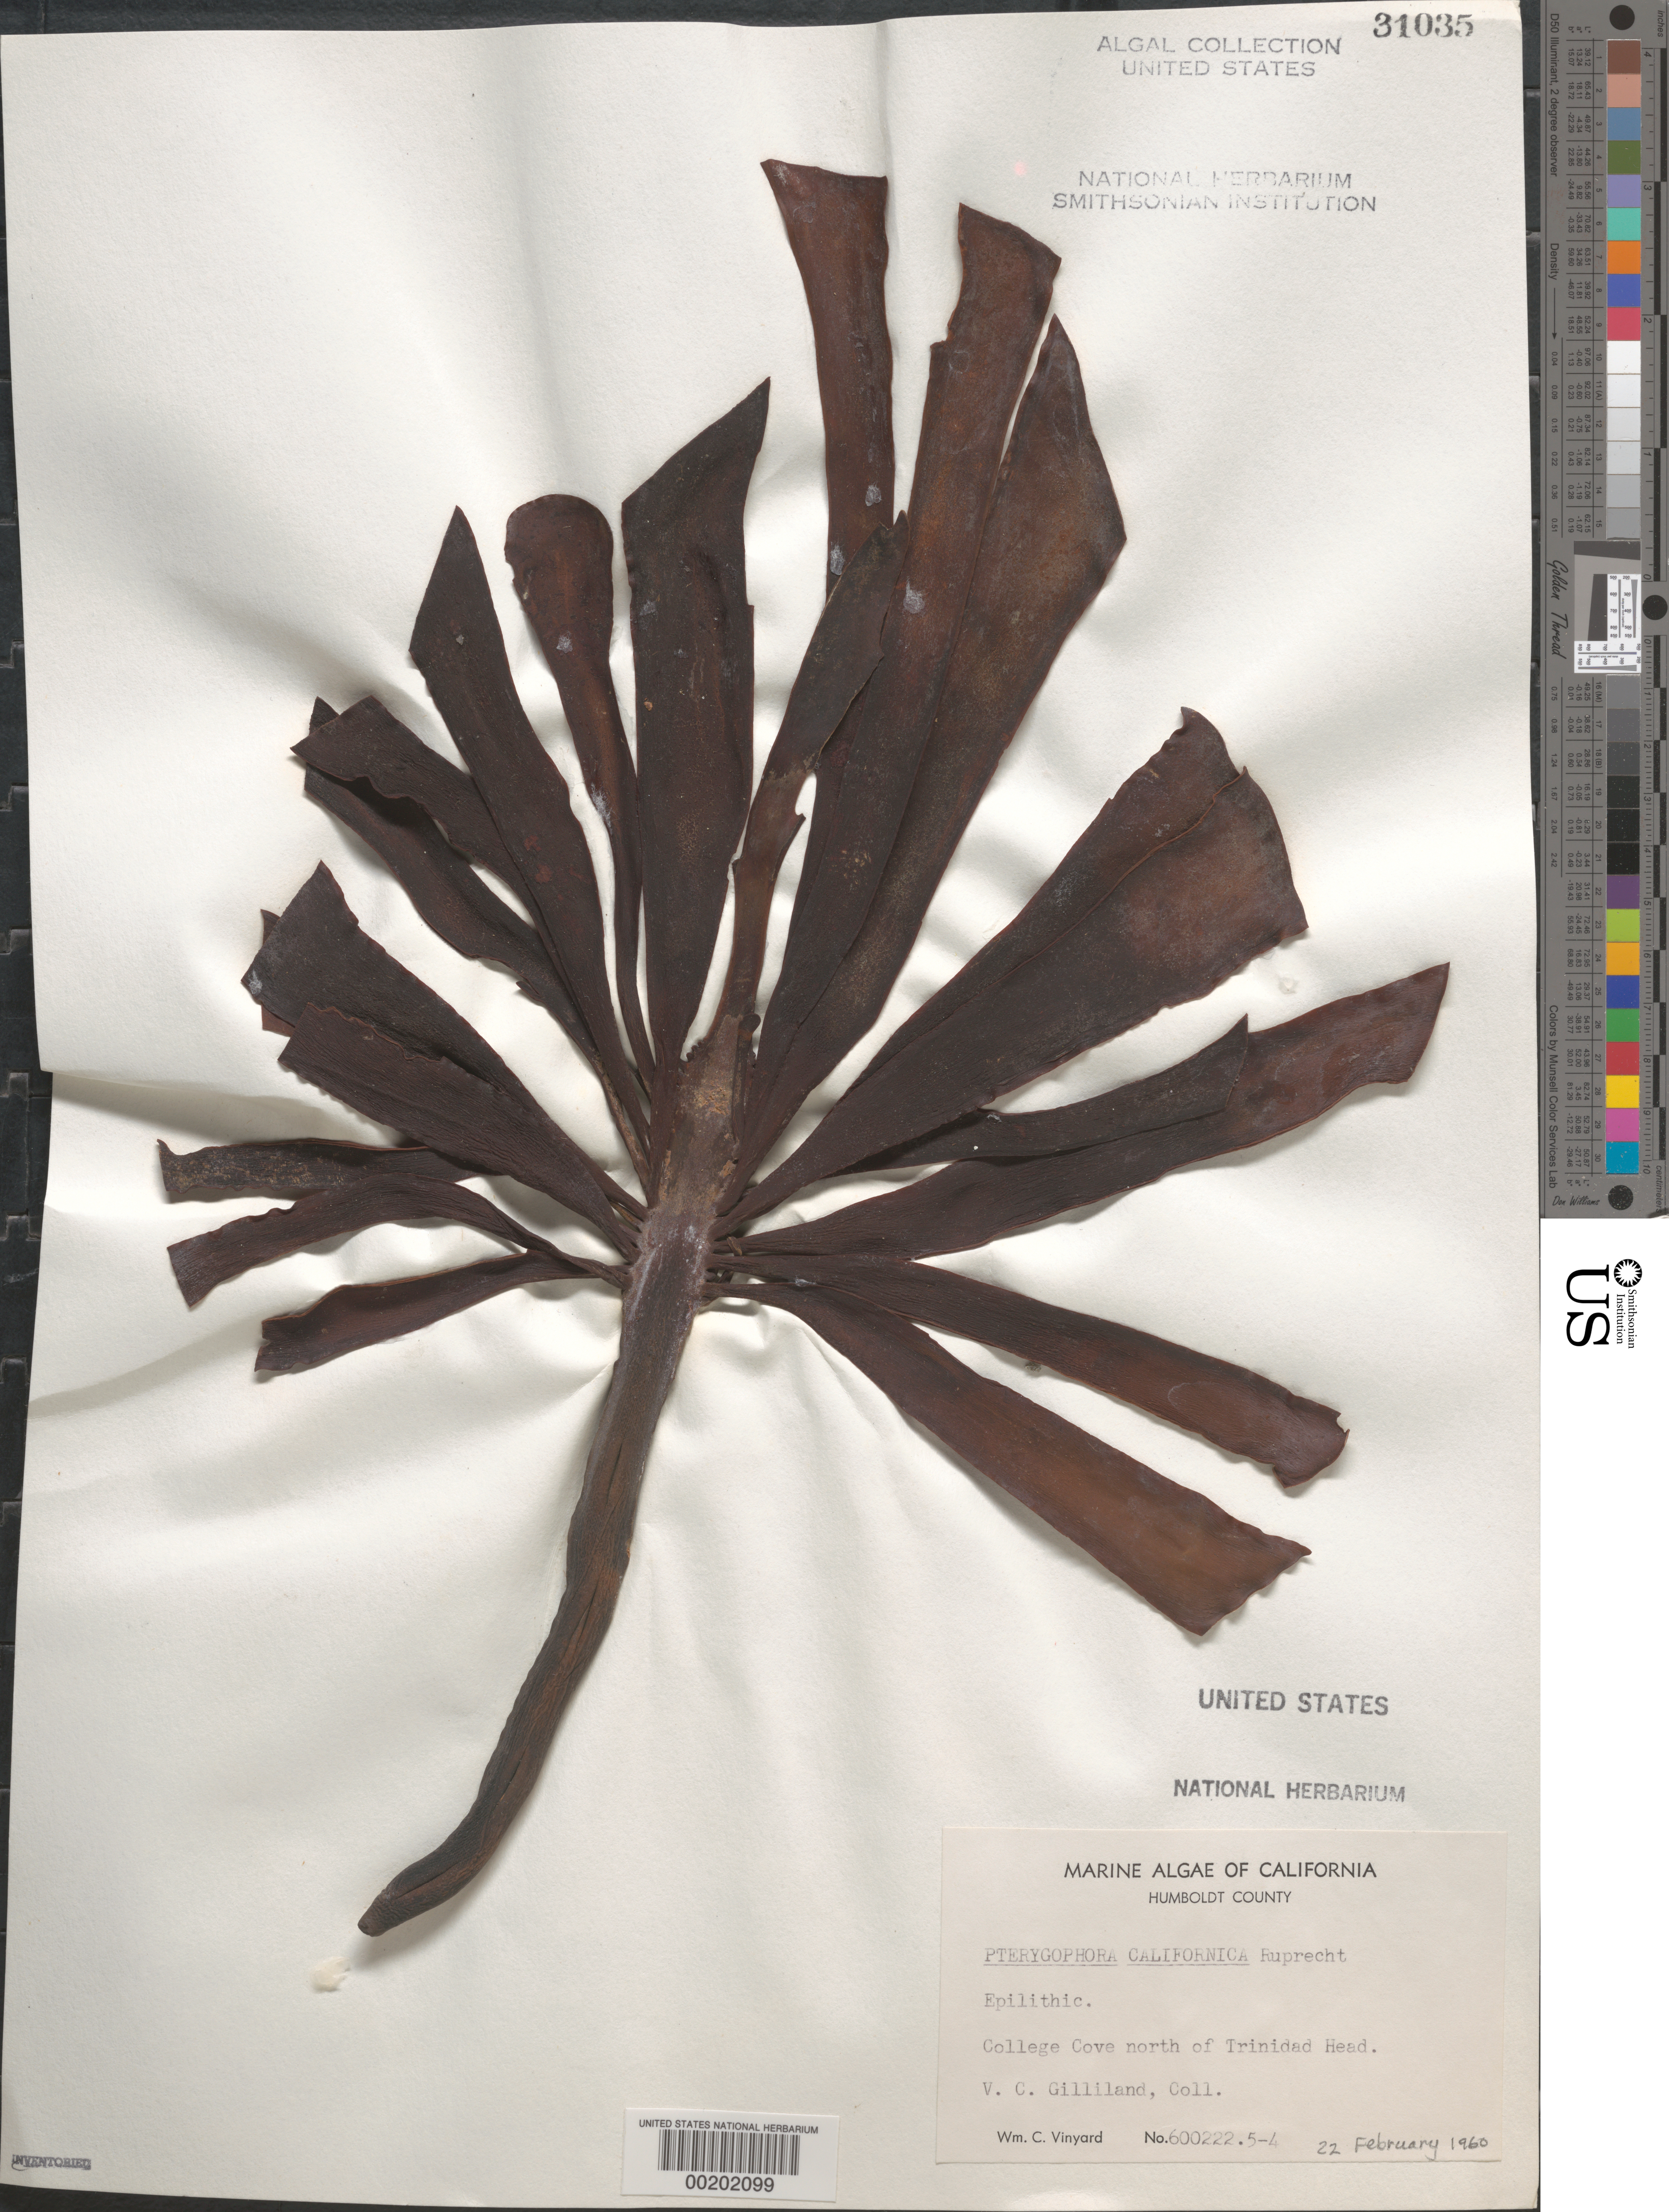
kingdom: Chromista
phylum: Ochrophyta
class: Phaeophyceae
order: Laminariales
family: Alariaceae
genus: Pterygophora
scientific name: Pterygophora californica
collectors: V. Gilliland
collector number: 600222.5-4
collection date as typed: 22 Feb 1960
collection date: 1960-02-22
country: United States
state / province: California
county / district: Humboldt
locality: College Cove, north of Trinidad Head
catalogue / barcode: US 31035